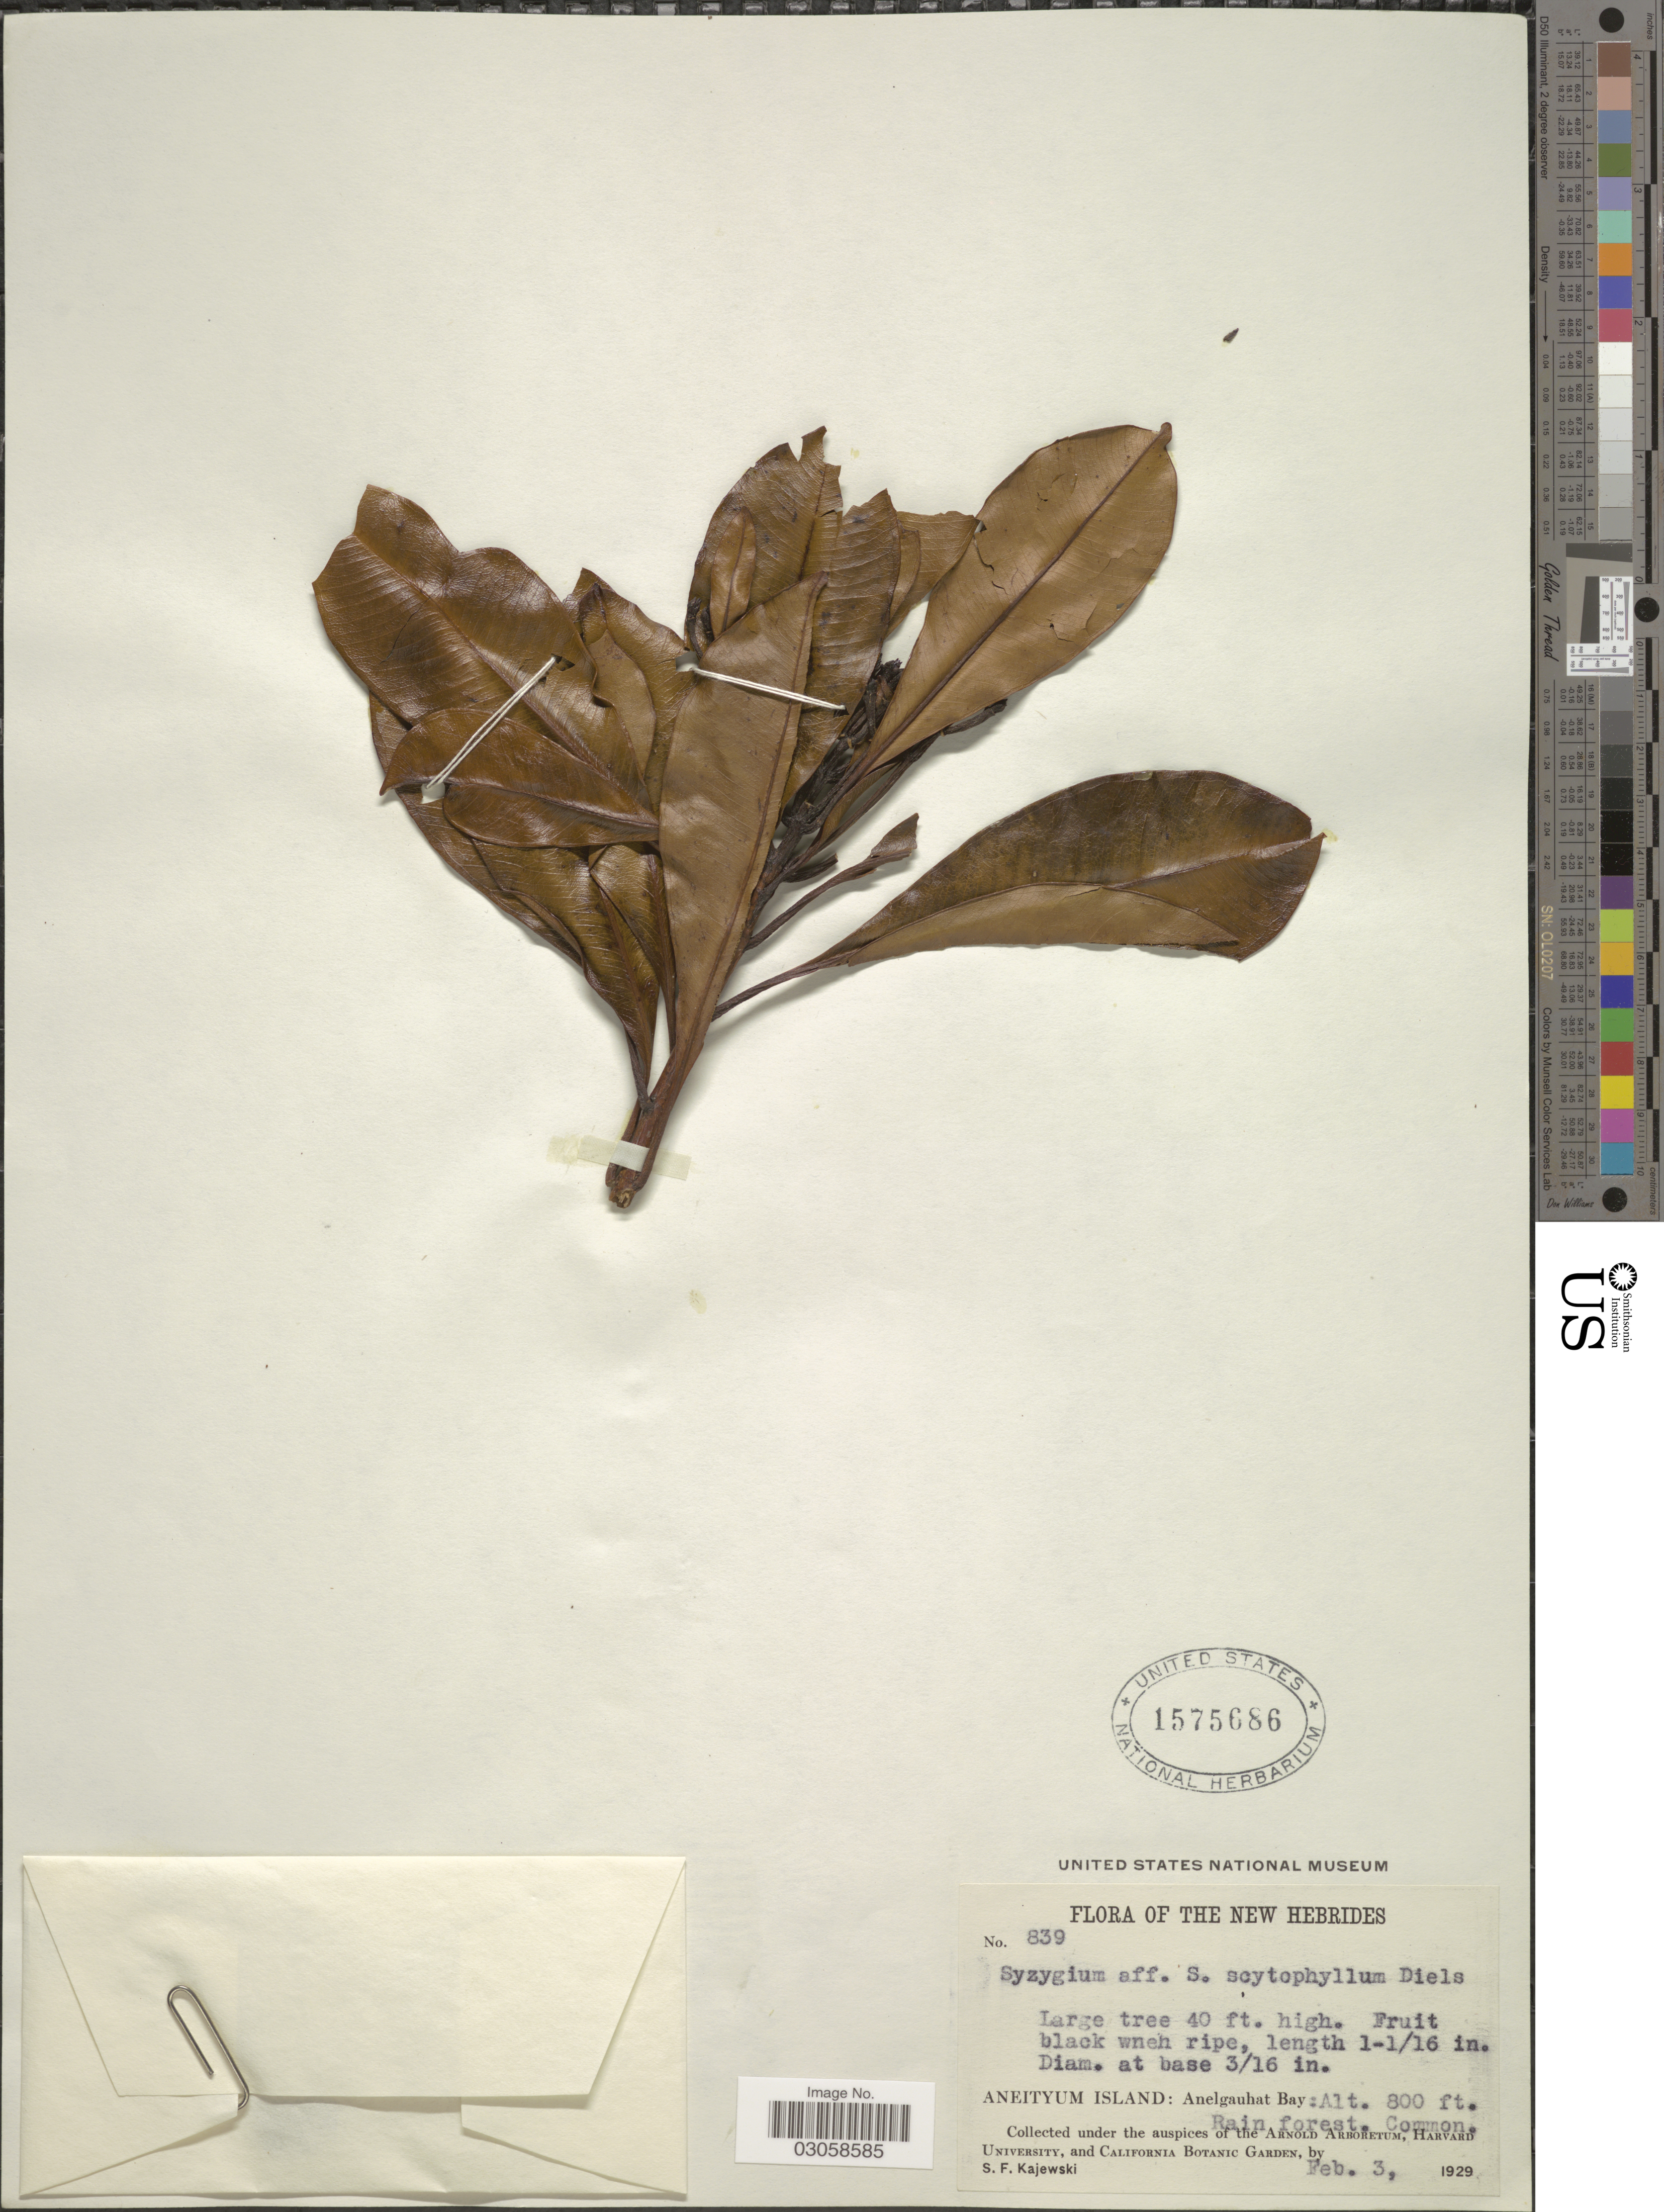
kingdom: Plantae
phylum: Tracheophyta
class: Magnoliopsida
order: Myrtales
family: Myrtaceae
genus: Syzygium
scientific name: Syzygium scytophyllum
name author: Diels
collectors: S. Kajewski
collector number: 839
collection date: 1929-02-03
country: Vanuatu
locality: New Hebrides. Aneityum Island: Anelgauhat Bay: Rain forest.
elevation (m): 244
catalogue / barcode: US 1575686